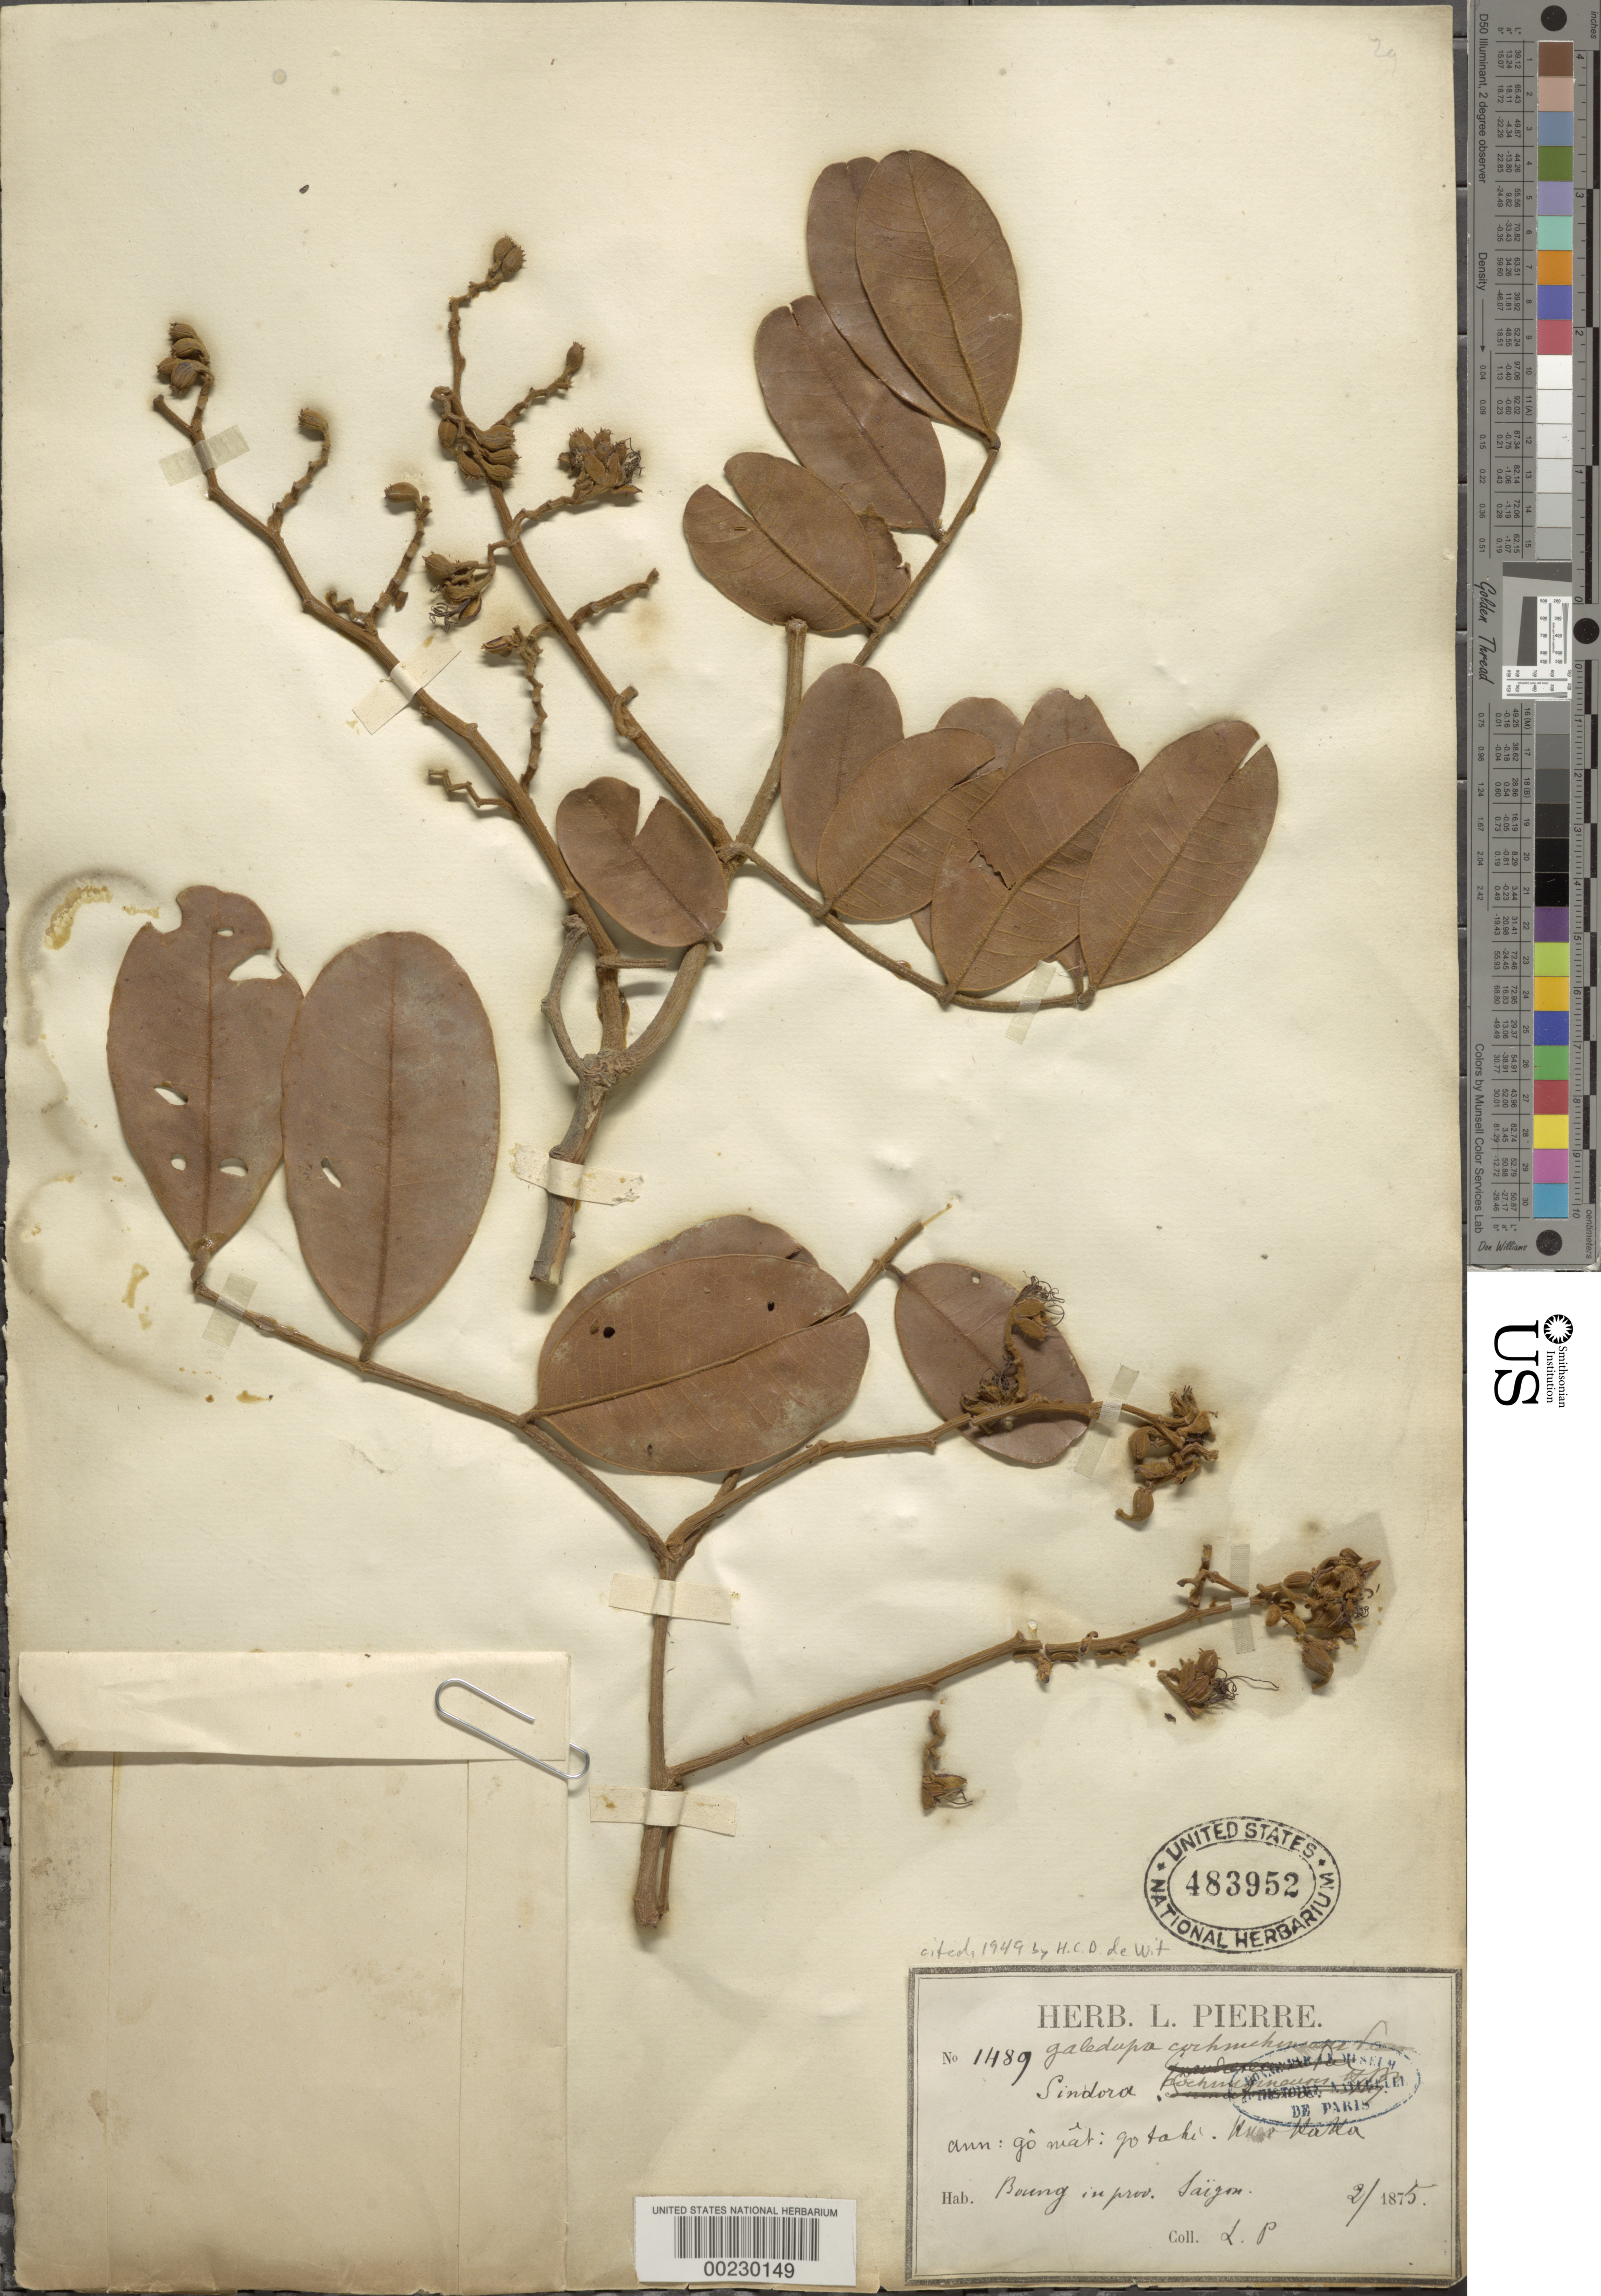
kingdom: Plantae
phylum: Tracheophyta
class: Magnoliopsida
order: Fabales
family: Fabaceae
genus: Sindora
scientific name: Sindora cochinchinensis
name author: Pierre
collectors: J. Pierre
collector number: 1489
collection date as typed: Feb 1875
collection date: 1875-02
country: Vietnam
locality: Saigon (boung)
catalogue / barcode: US 483952